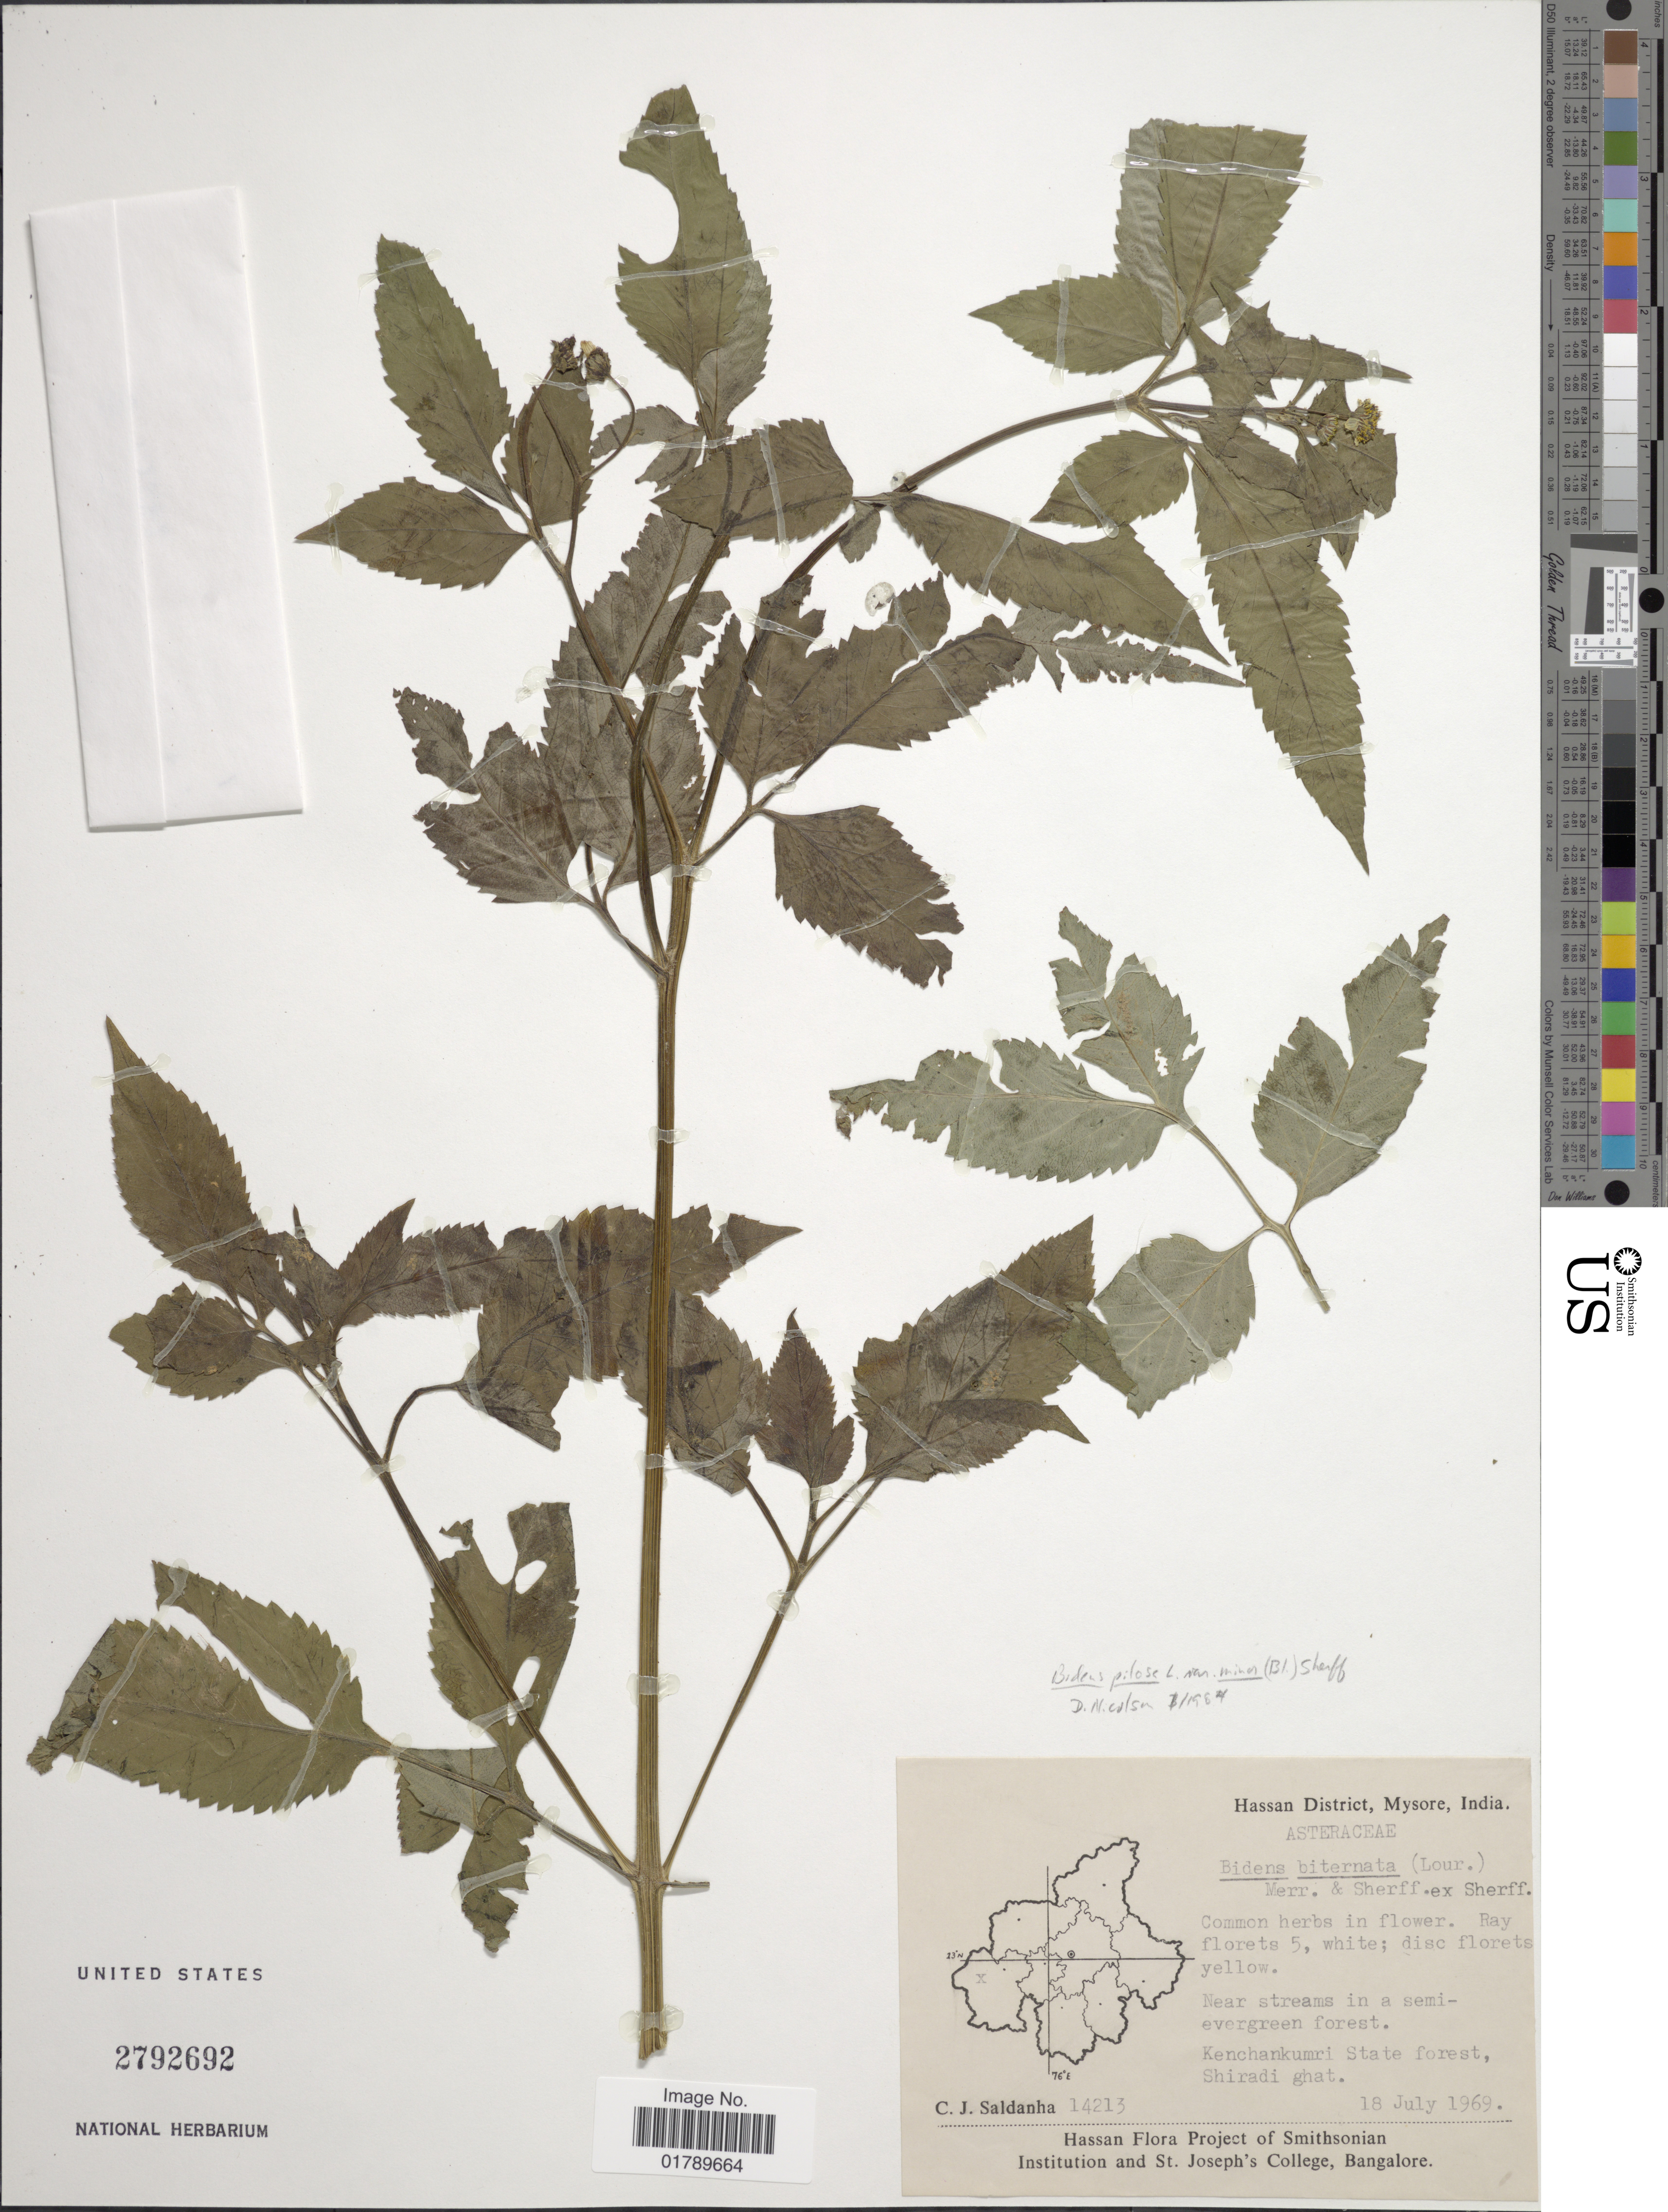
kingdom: Plantae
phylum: Tracheophyta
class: Magnoliopsida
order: Asterales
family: Asteraceae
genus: Bidens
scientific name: Bidens pilosa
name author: L.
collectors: C. J. Saldanha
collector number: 14213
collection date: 1969-07-18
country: India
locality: Hassan District, Mysore, India. Kenchankumri State forest, Shiradi ghat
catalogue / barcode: US 2792692